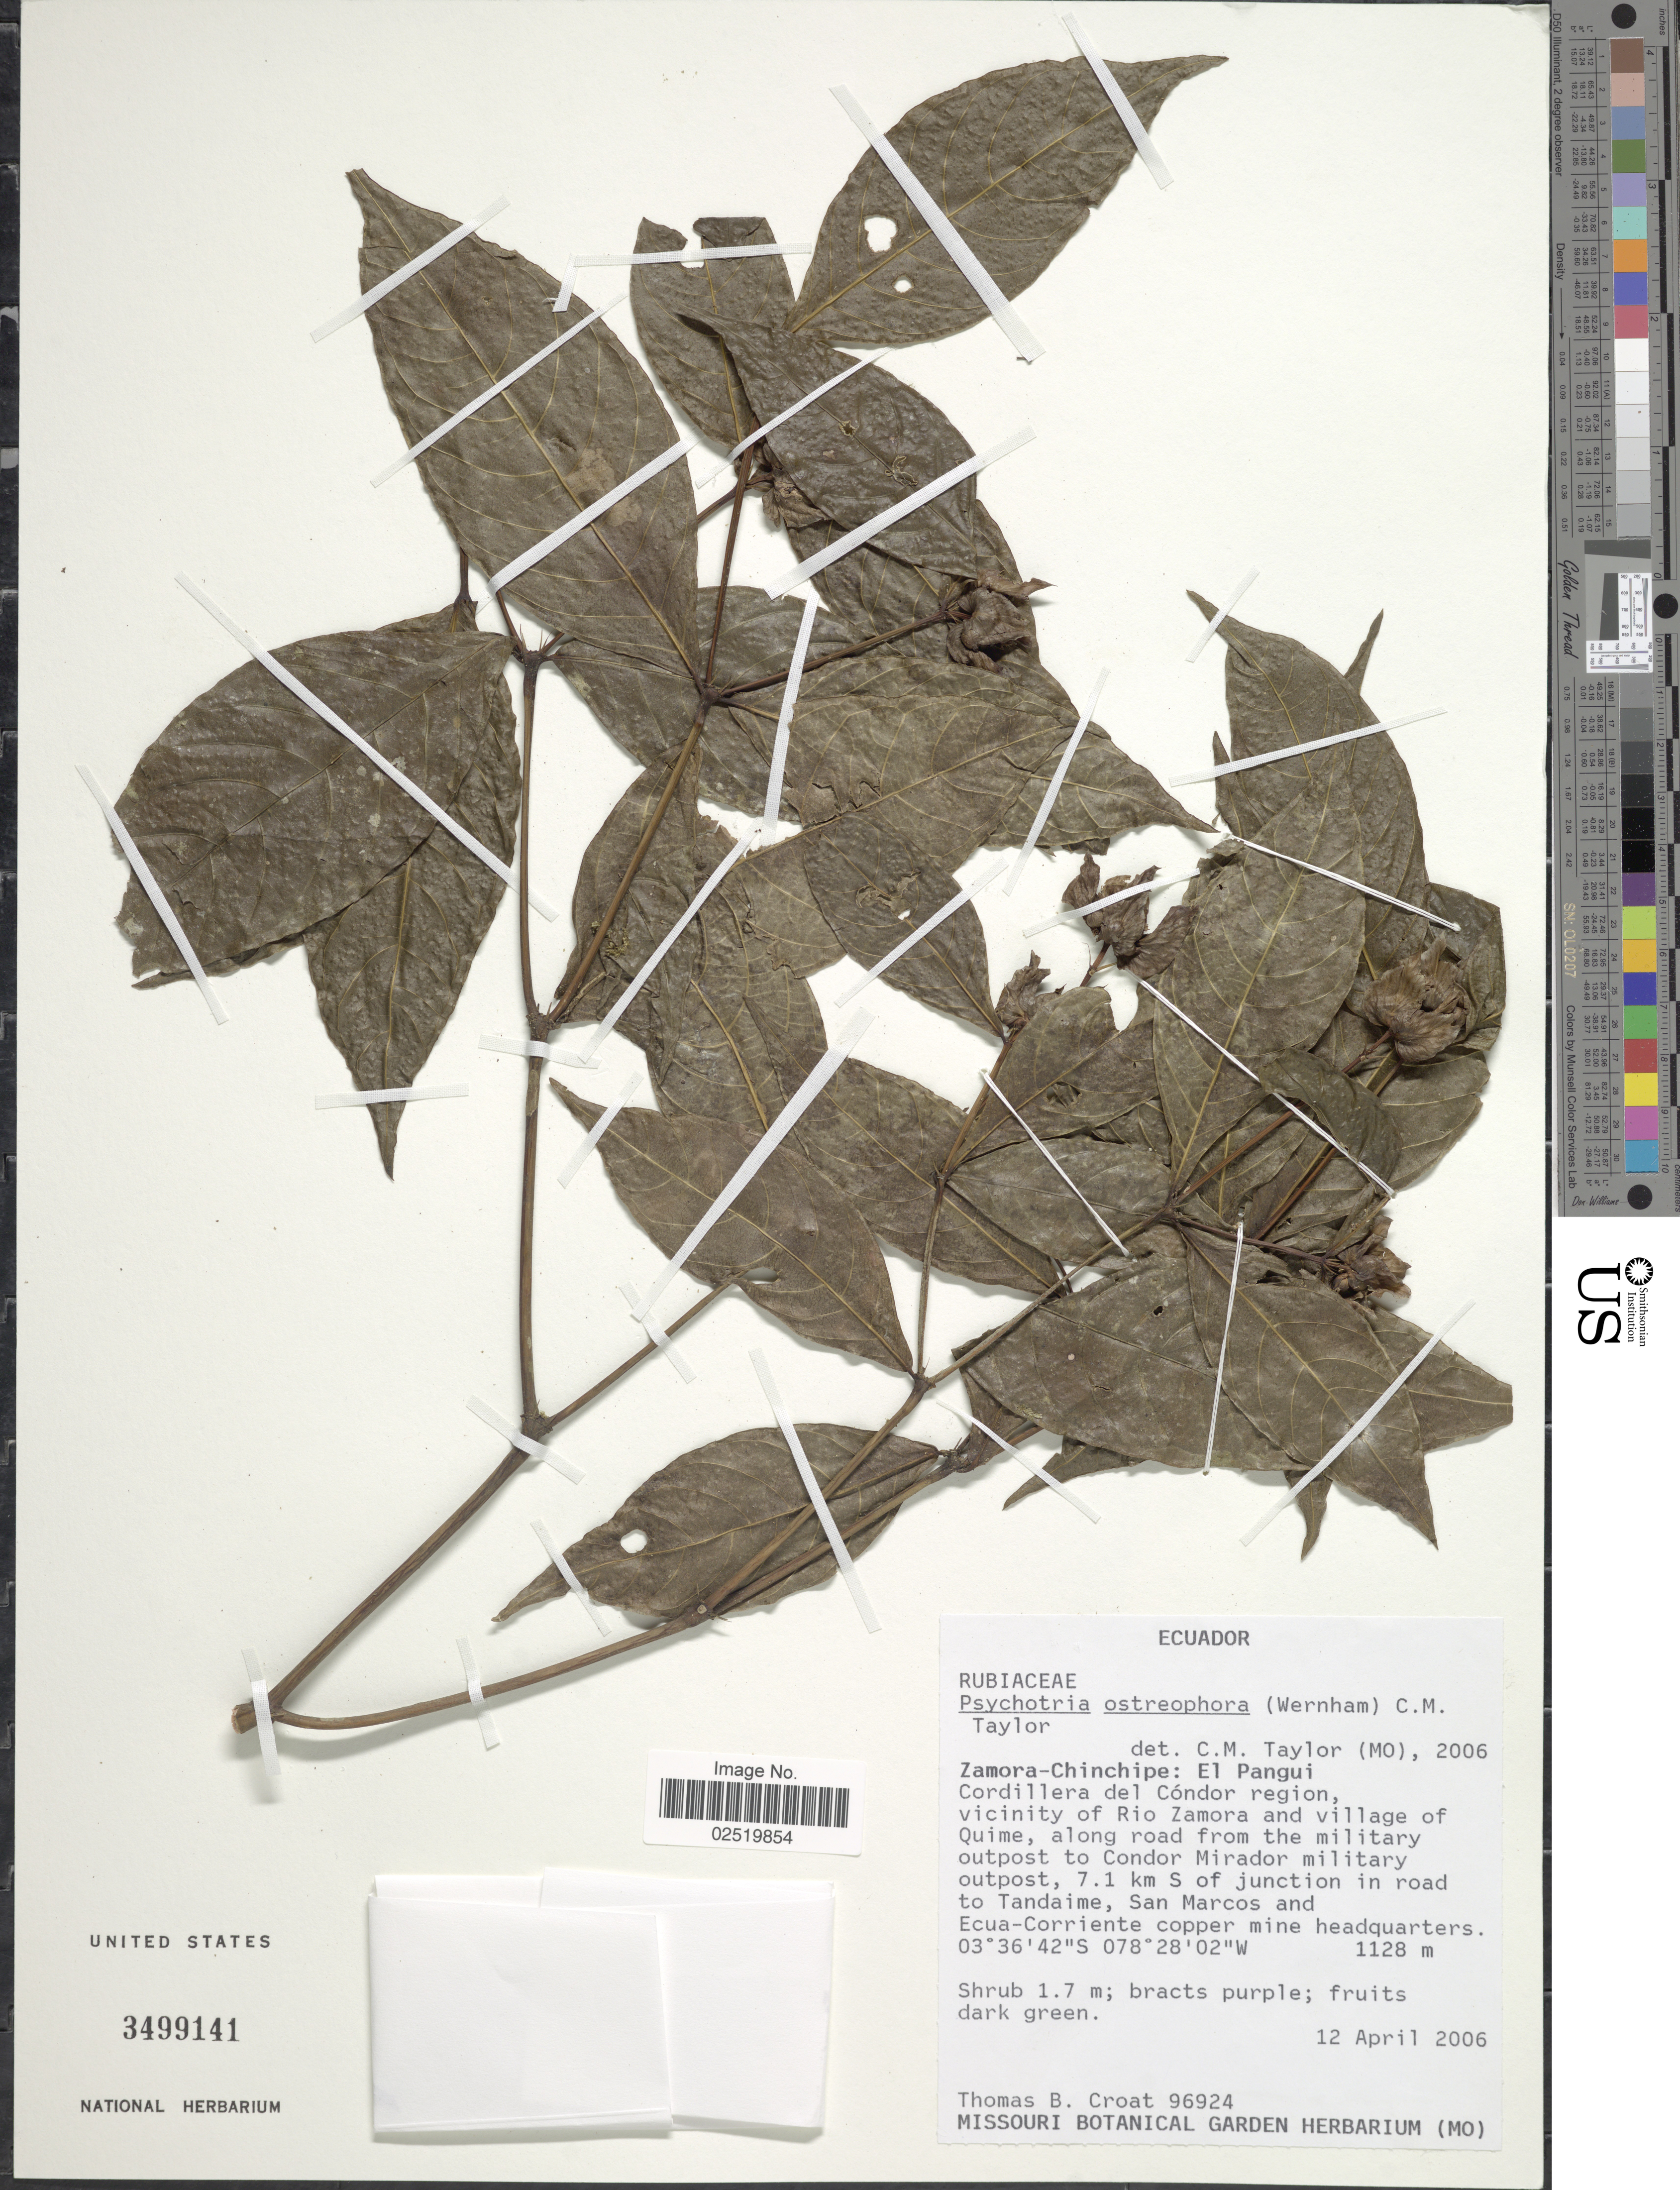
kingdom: Plantae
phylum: Tracheophyta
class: Magnoliopsida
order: Gentianales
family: Rubiaceae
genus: Psychotria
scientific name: Psychotria ostreophora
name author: (Wernham) C.M. Taylor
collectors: T. B. Croat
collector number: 96924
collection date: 2006-04-12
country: Ecuador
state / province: Zamora-Chinchipe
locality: El Pangui. Cordillera del Condor region. Vicinity of Rio Zamora and village of Quime, along road from the military outpost to Condor Mirador military outpost, 7.1 km S of junction in road to Tandaime, San Marcos and Ecua-Corriente copper mine headquarters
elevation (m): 1128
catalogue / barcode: US 3499141